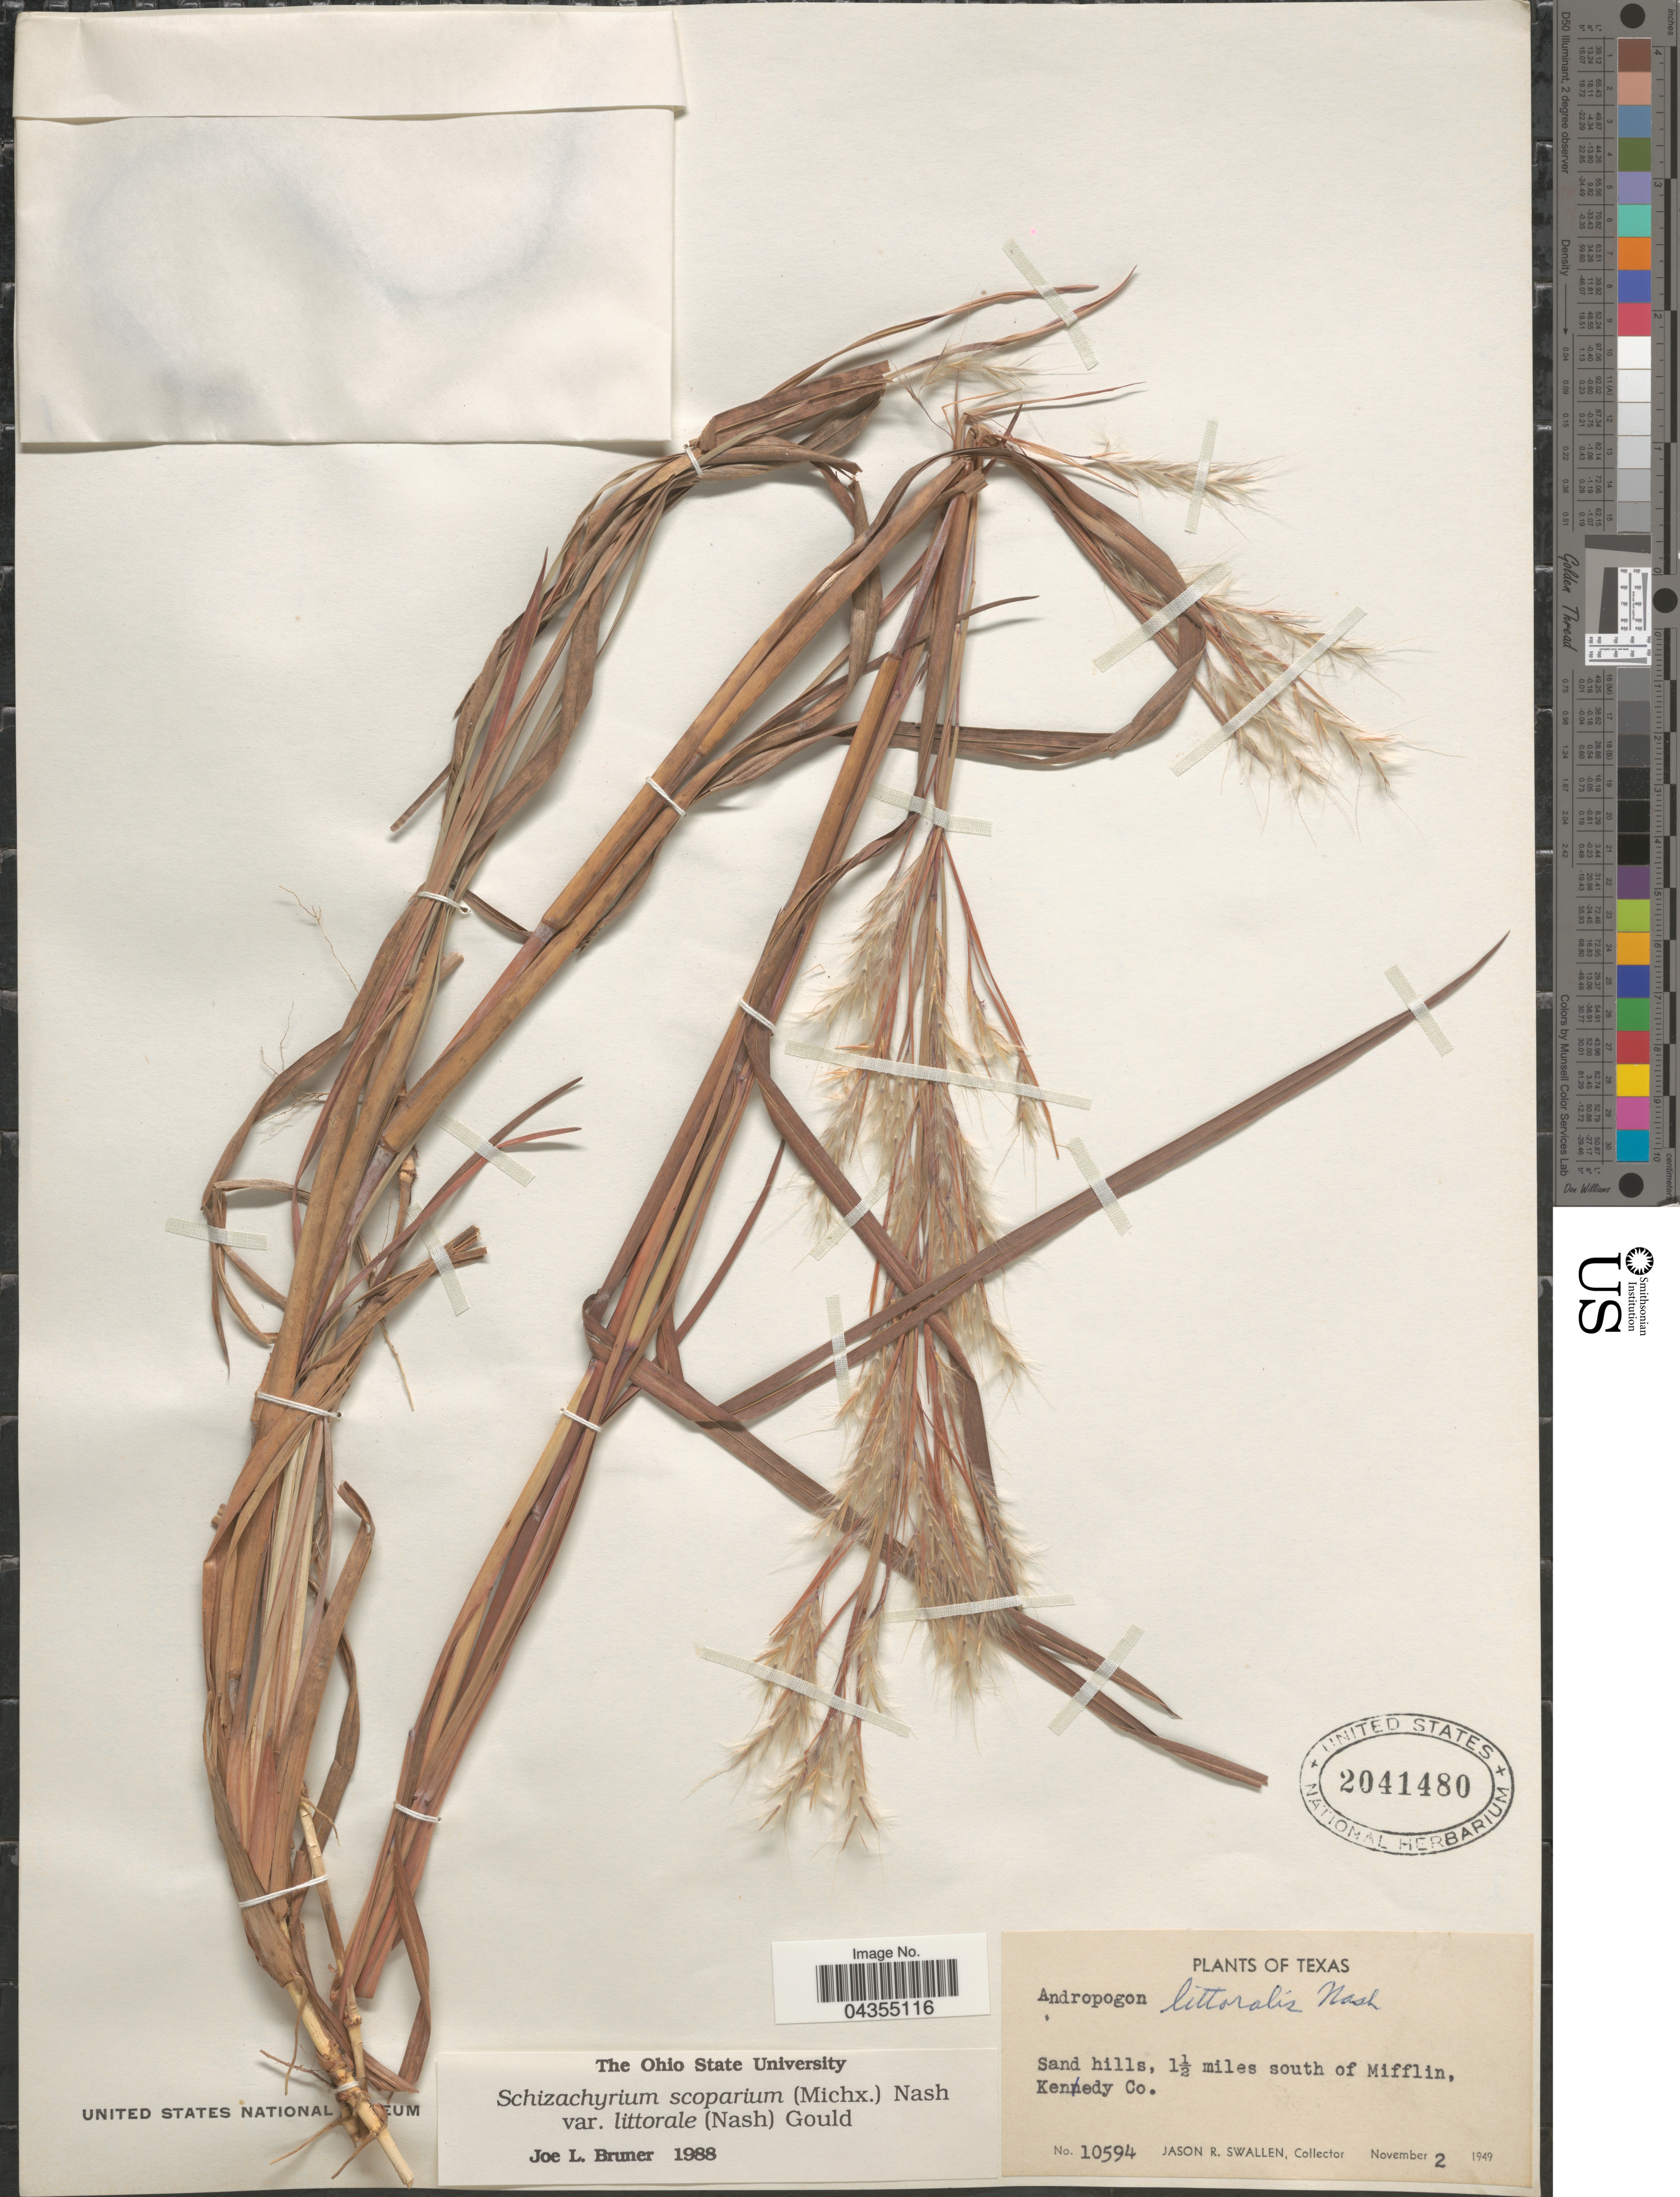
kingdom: Plantae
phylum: Tracheophyta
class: Liliopsida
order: Poales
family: Poaceae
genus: Schizachyrium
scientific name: Schizachyrium scoparium var. littorale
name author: (Nash) Gould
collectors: J. R. Swallen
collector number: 10594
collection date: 1949-11-02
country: United States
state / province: Texas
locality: Sand hills, 1½ miles south of Mifflin, Kenedy Co.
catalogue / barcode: US 2041480